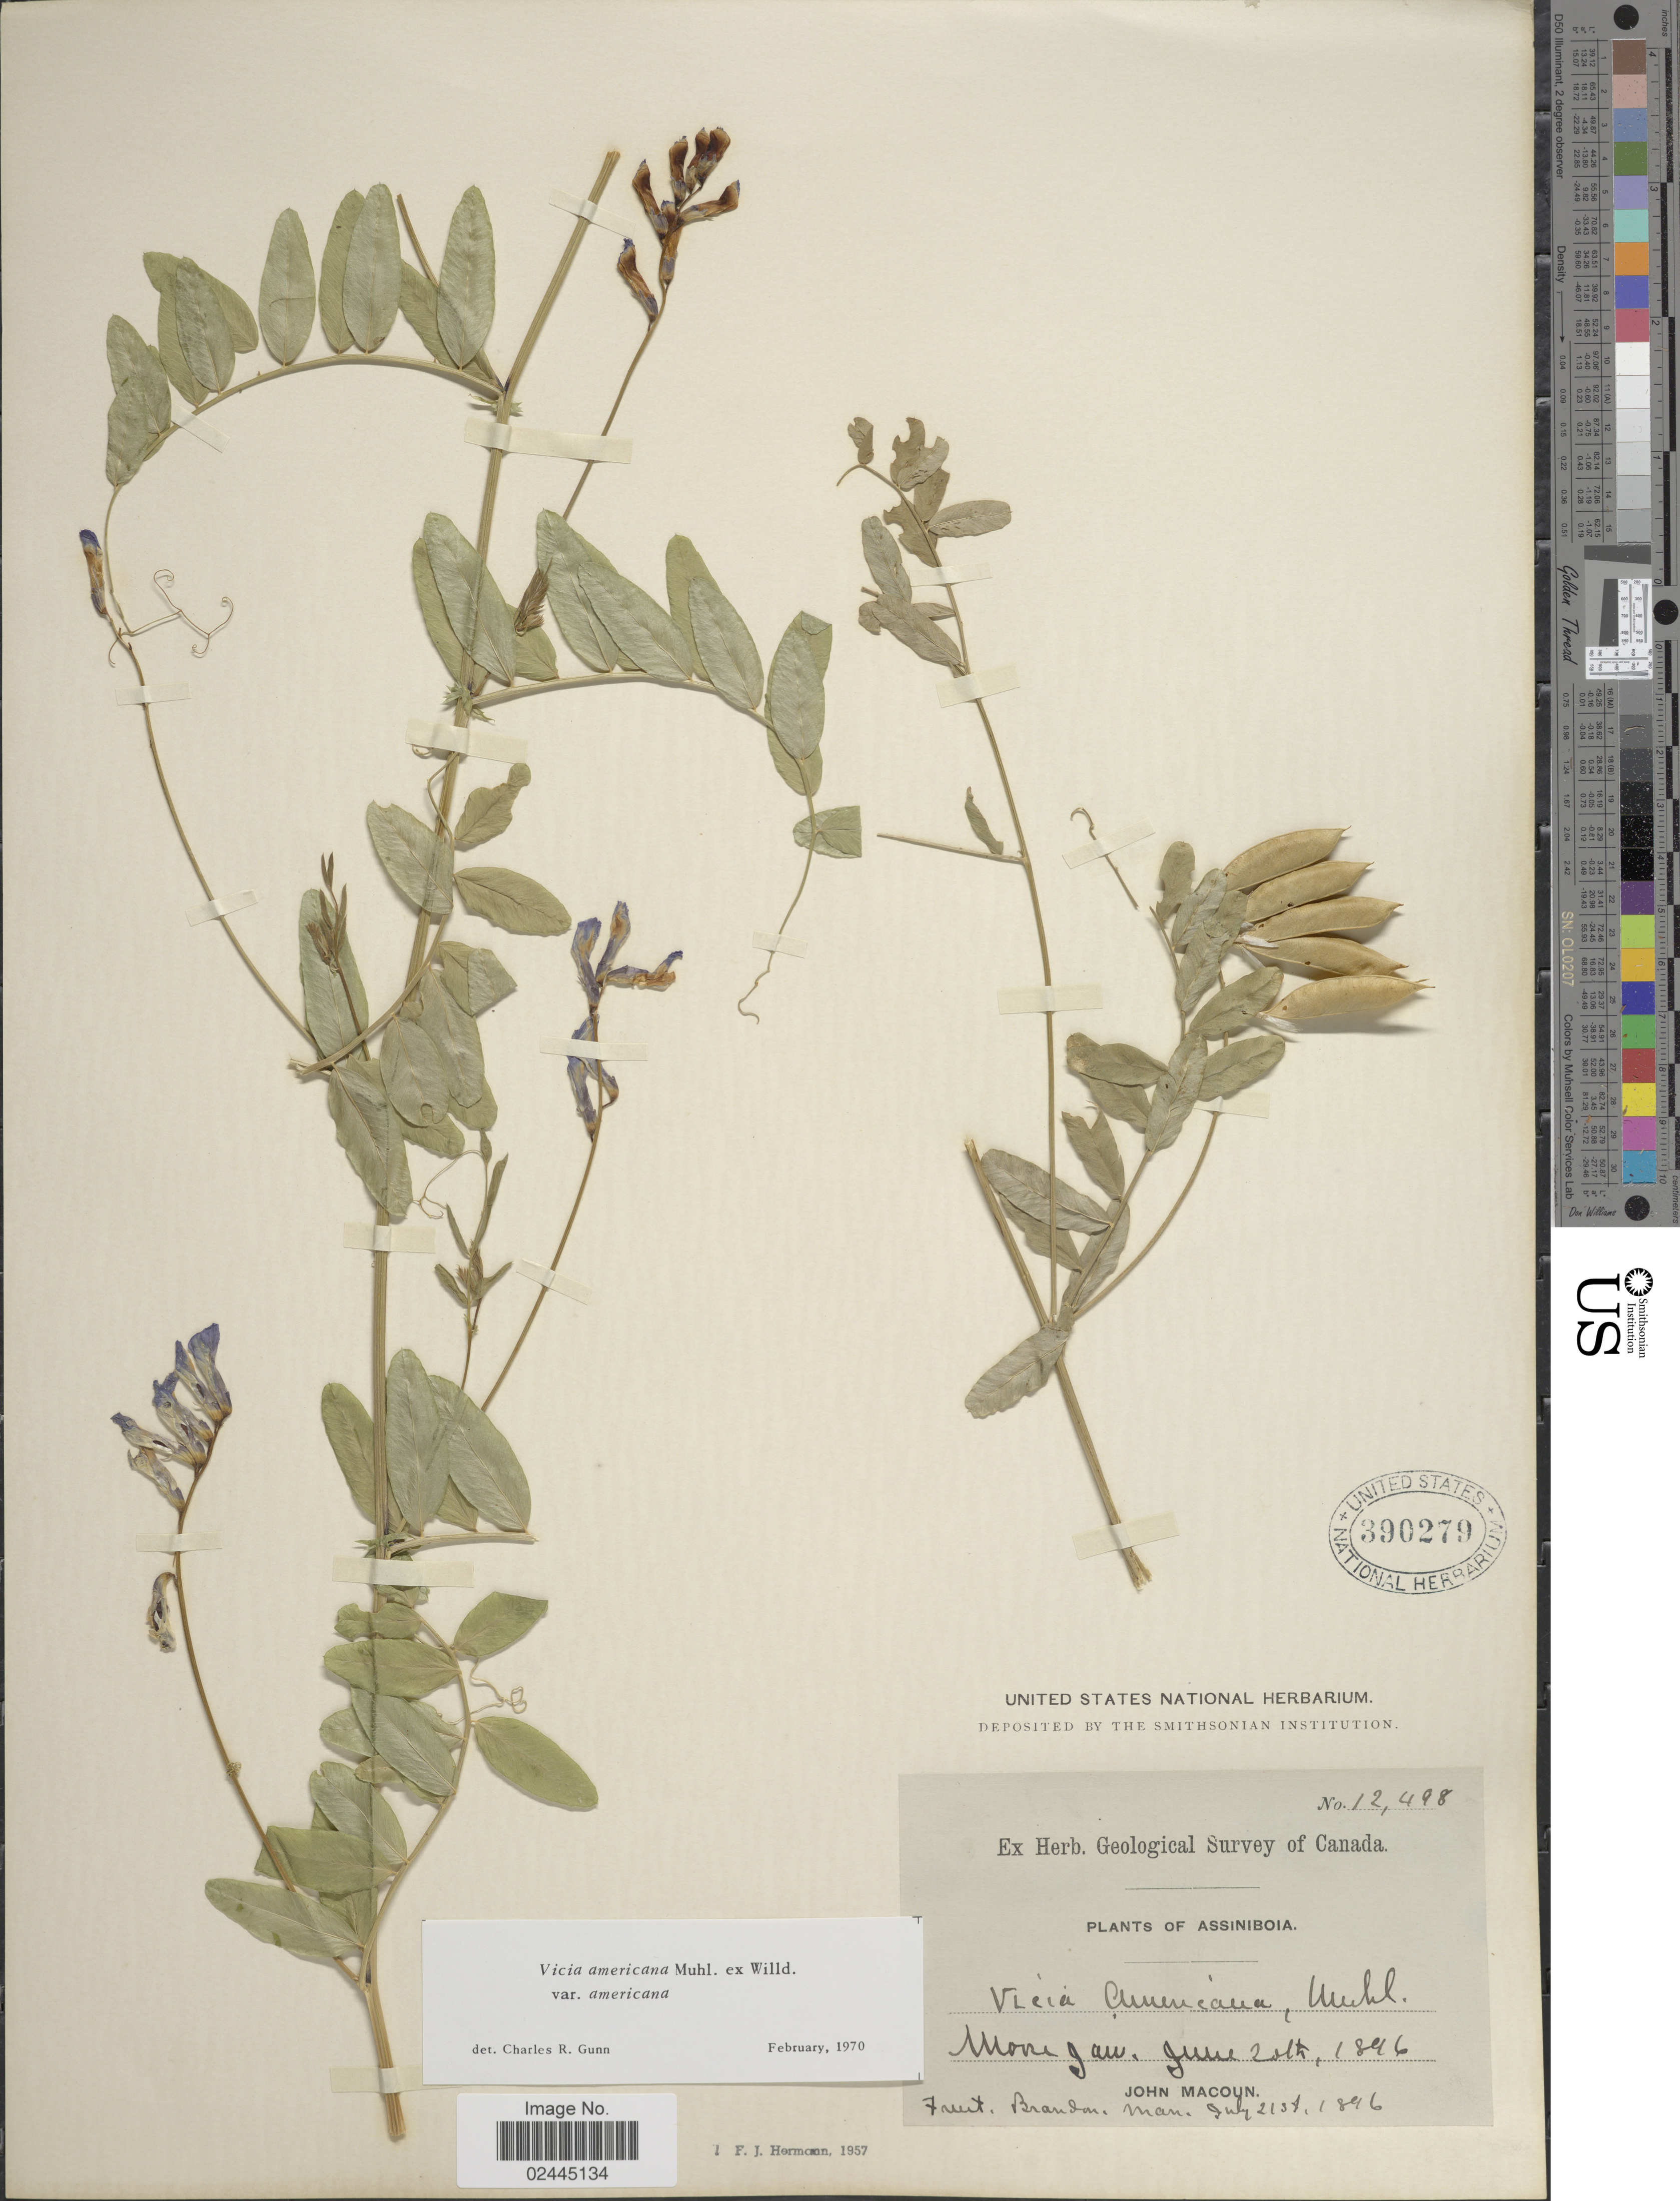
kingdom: Plantae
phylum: Tracheophyta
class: Magnoliopsida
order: Fabales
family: Fabaceae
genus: Vicia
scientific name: Vicia americana var. americana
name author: Muhl. ex Willd.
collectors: J. Macoun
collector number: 12498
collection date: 1896-06-20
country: Canada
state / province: Saskatchewan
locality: Assiniboia. Moose Jaw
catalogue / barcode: US 390279